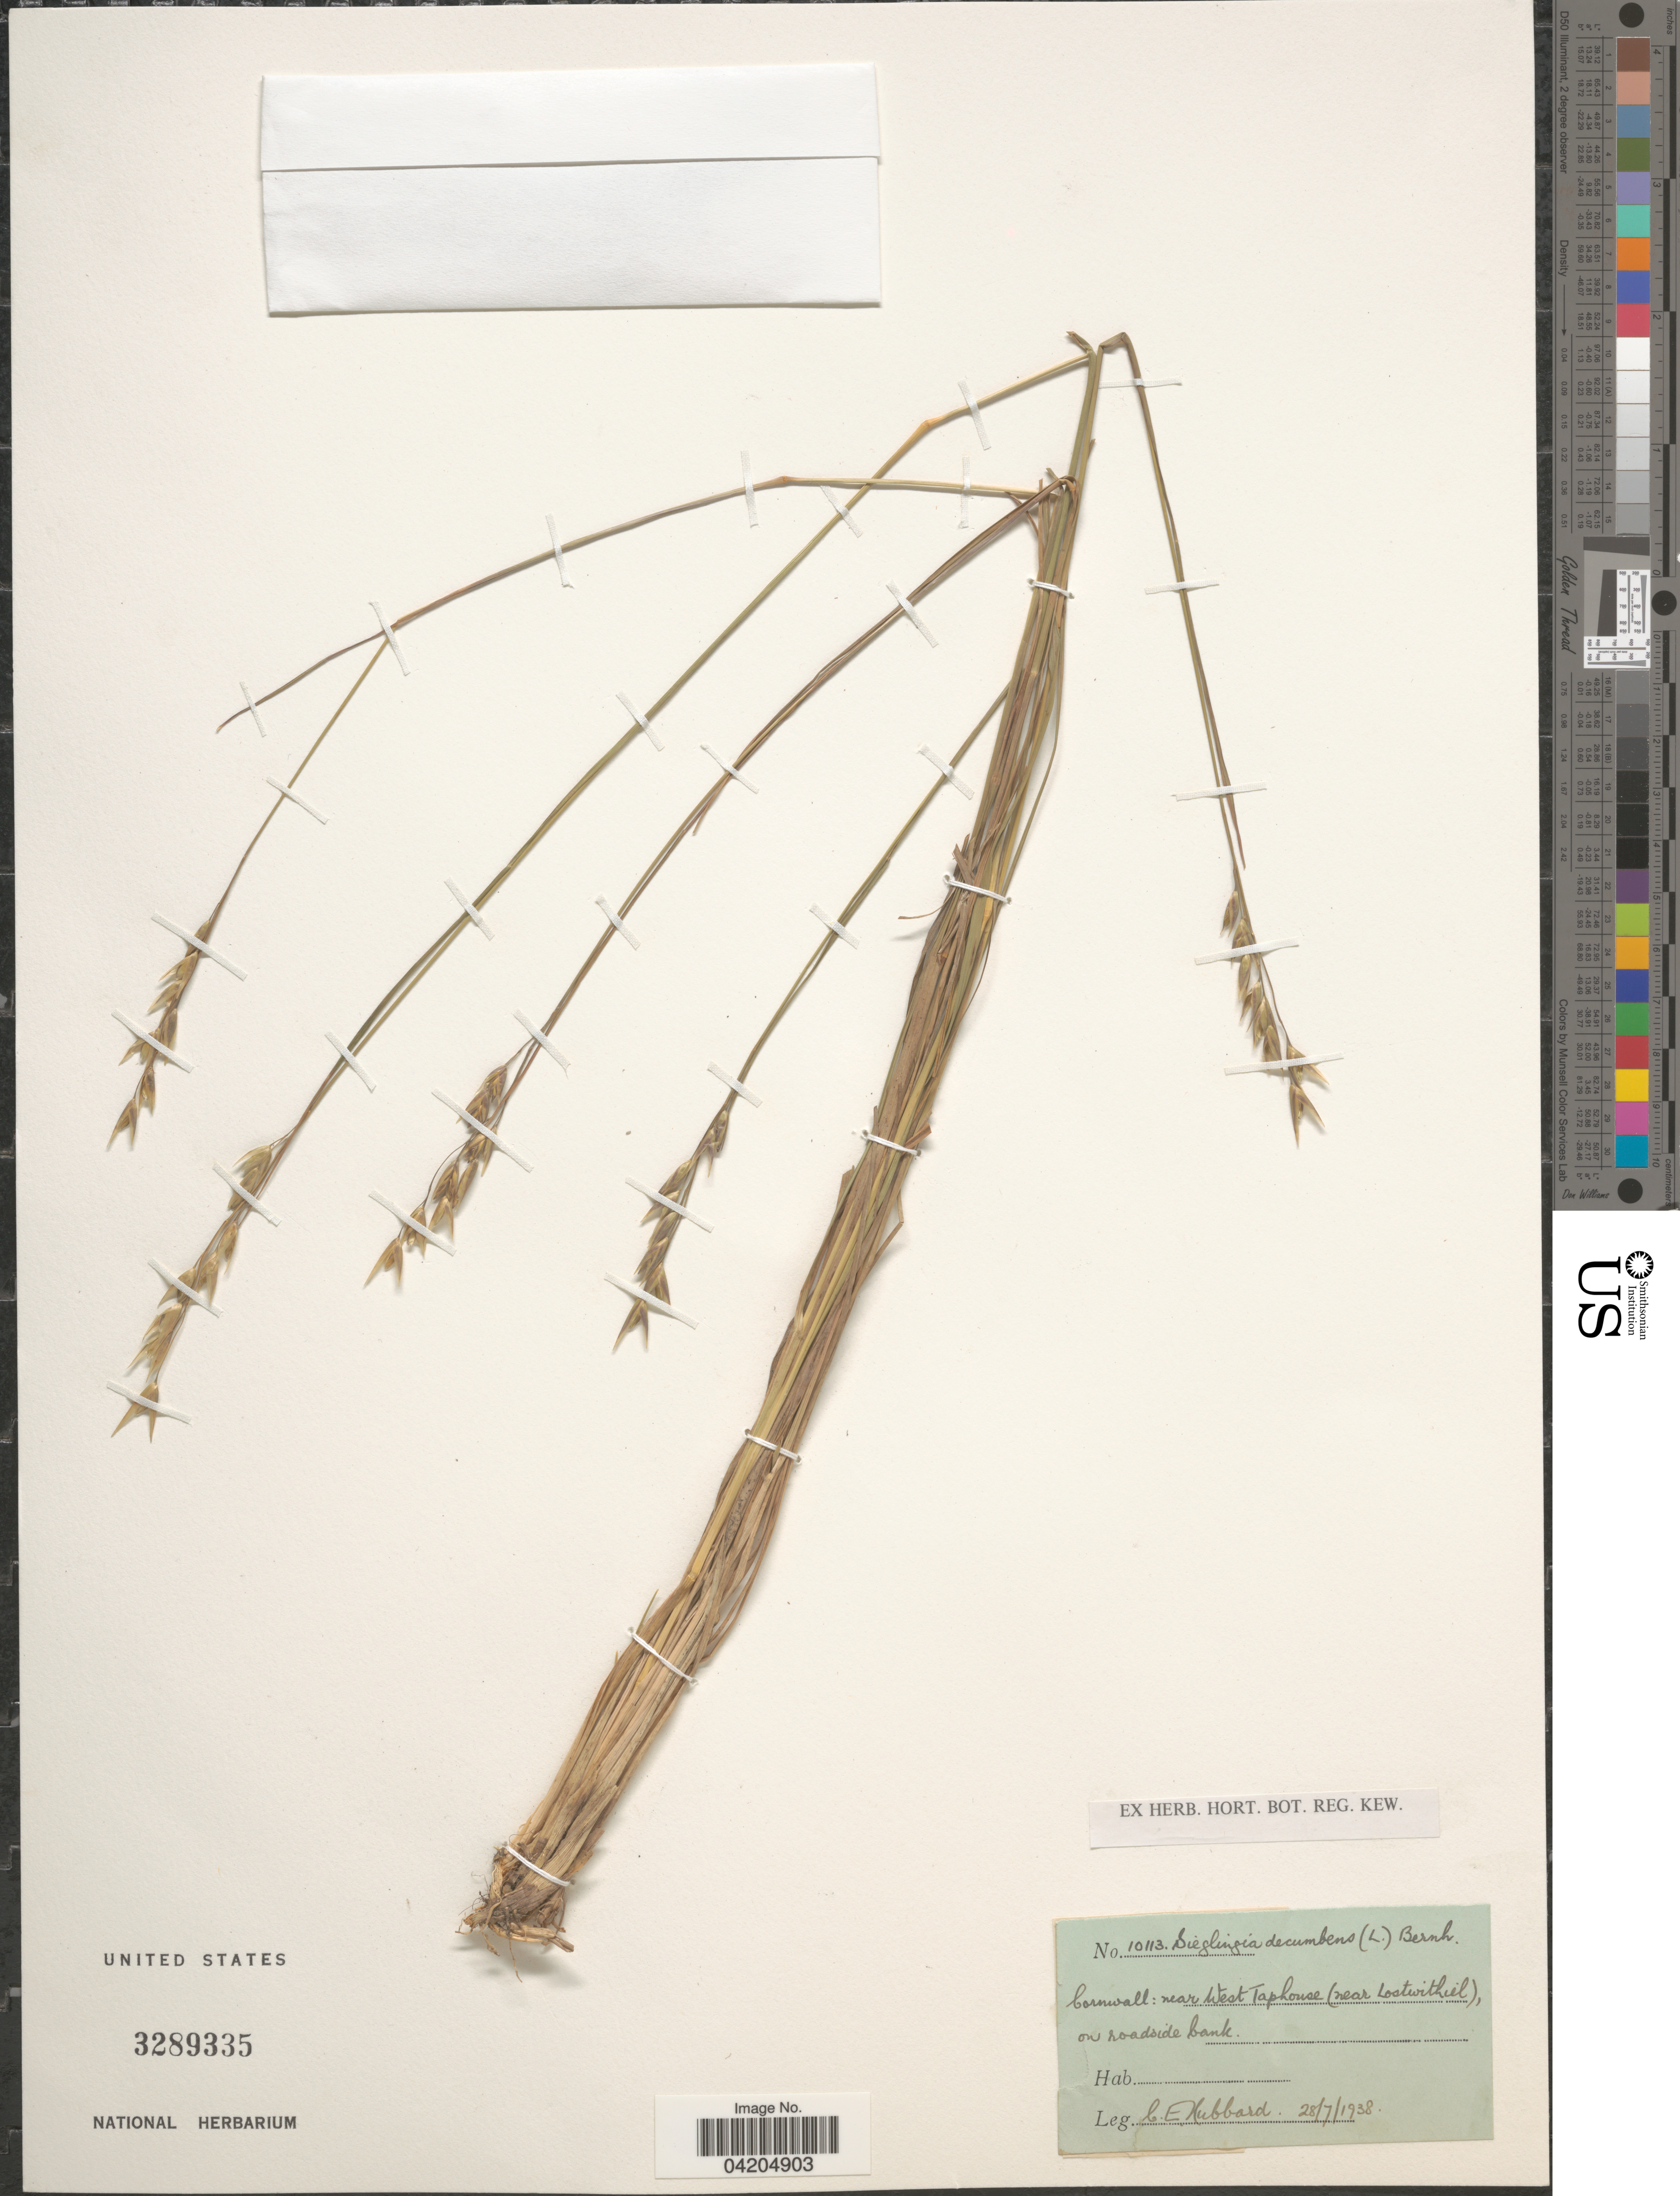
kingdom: Plantae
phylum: Tracheophyta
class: Liliopsida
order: Poales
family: Poaceae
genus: Danthonia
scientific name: Danthonia decumbens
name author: (L.) DC.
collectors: C. E. Hubbard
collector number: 10113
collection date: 1938-07-28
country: United Kingdom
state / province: England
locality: Cornwall: near West Taphouse (near Lostwithiel).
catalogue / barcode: US 3289335